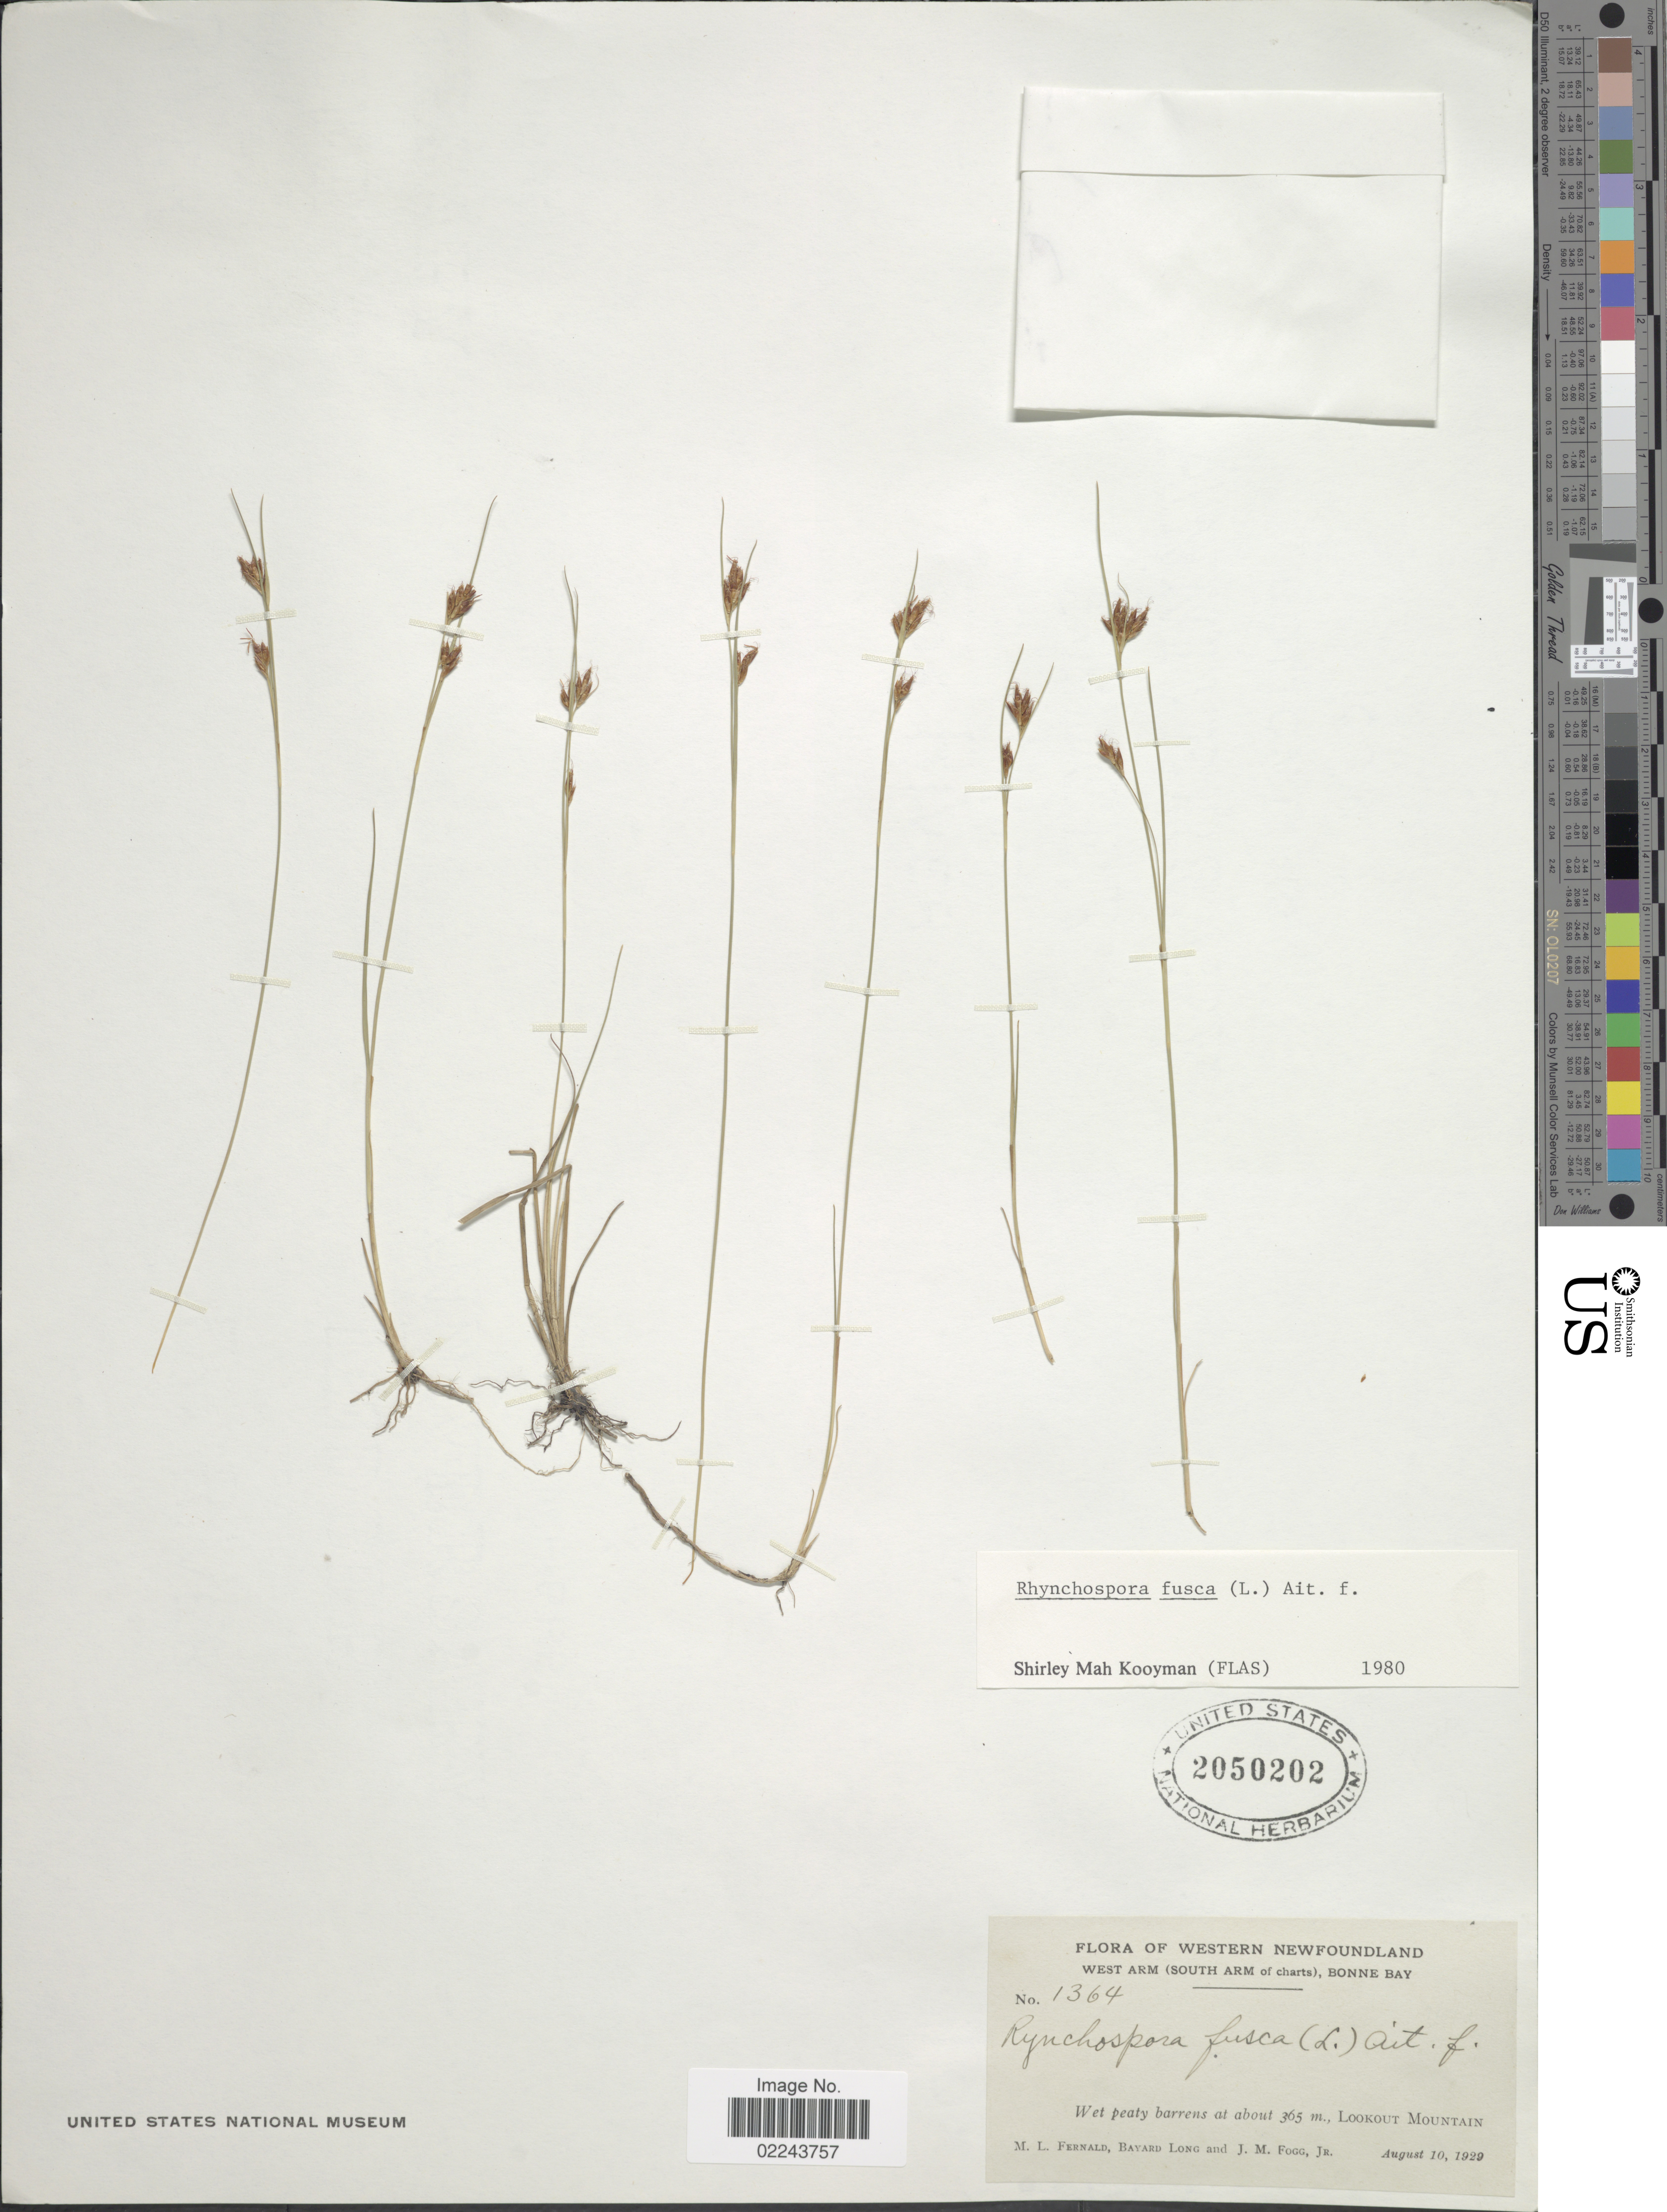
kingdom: Plantae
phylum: Tracheophyta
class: Liliopsida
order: Poales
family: Cyperaceae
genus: Rhynchospora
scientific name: Rhynchospora fusca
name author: (L.) W.T. Aiton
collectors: M. L. Fernald, B. Long & J. Fogg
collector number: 1364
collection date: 1929-08-10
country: Canada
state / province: Newfoundland and Labrador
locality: Western Newfoundland, West Arm (South Arm of charts), Bonne Bay, Lookout Mountain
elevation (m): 365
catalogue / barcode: US 2050202